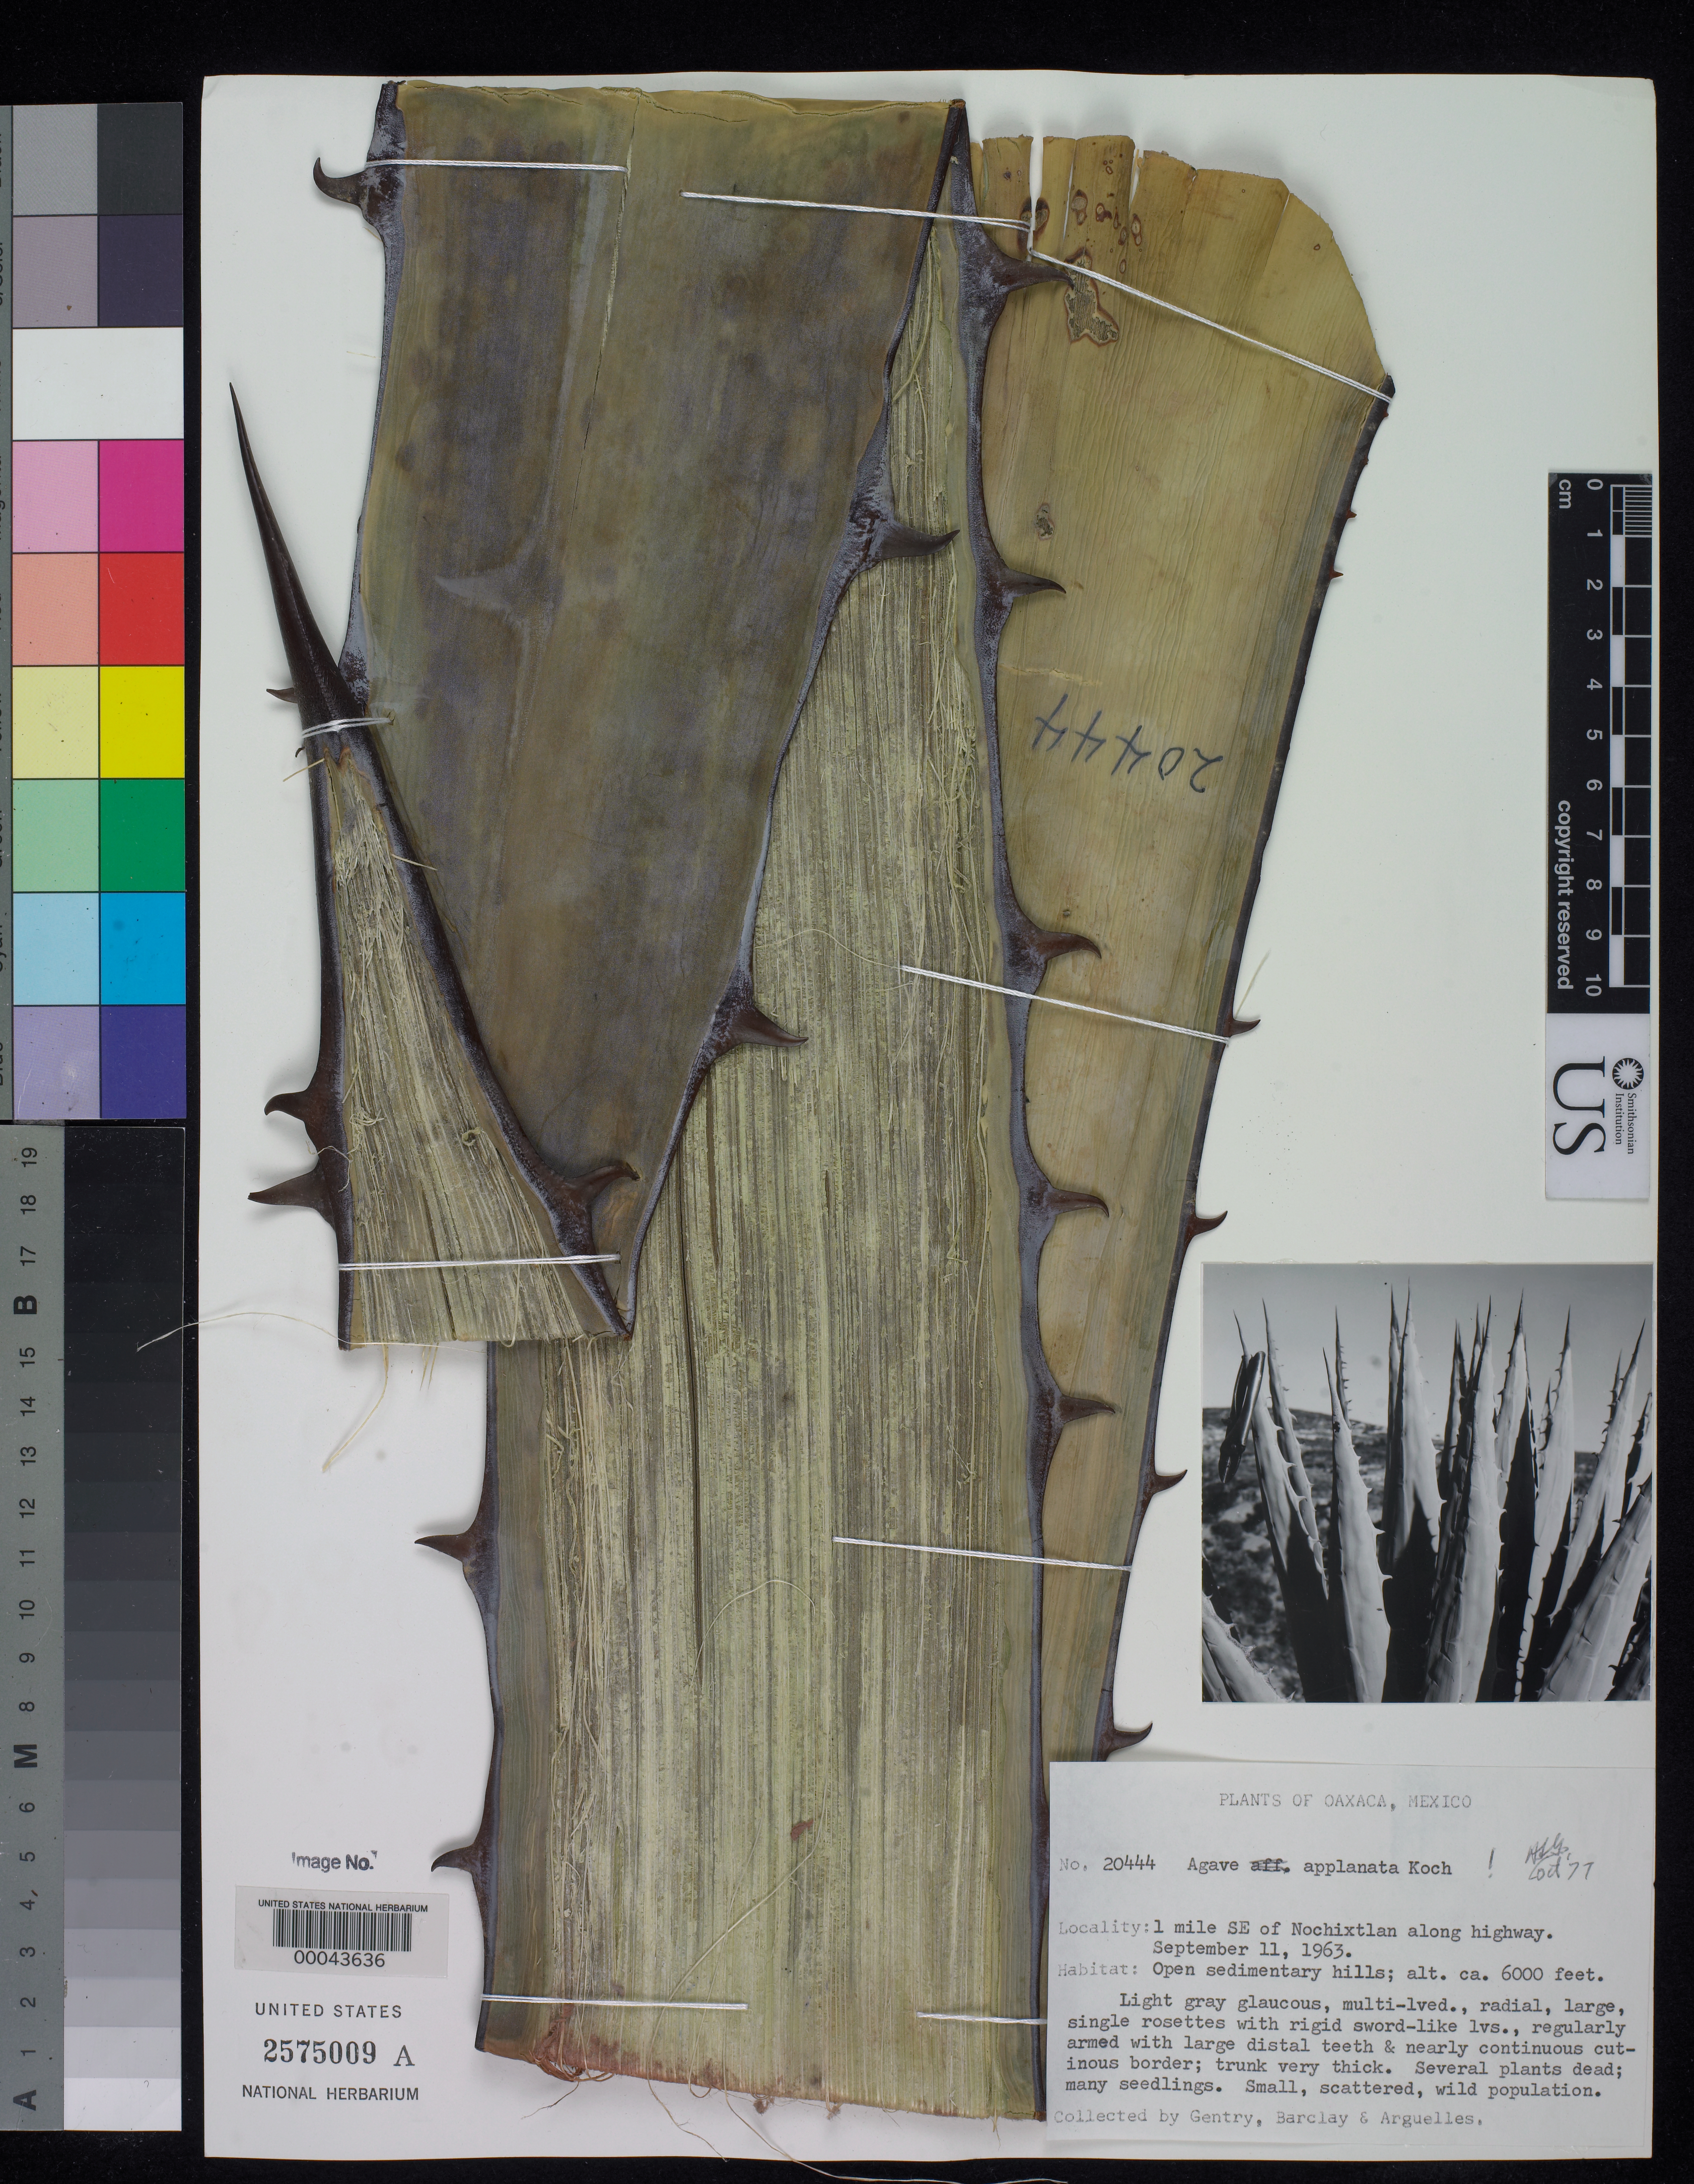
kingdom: Plantae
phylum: Tracheophyta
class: Liliopsida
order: Asparagales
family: Asparagaceae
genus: Agave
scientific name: Agave applanata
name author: Lem. ex Jacobi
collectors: H. S. Gentry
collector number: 20444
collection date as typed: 11 Sep 1963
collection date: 1963-09-11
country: Mexico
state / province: Oaxaca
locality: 1 mi SE of Nochixtlan along highway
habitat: Open sedimentary hills.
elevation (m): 1829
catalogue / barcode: US 2575009A